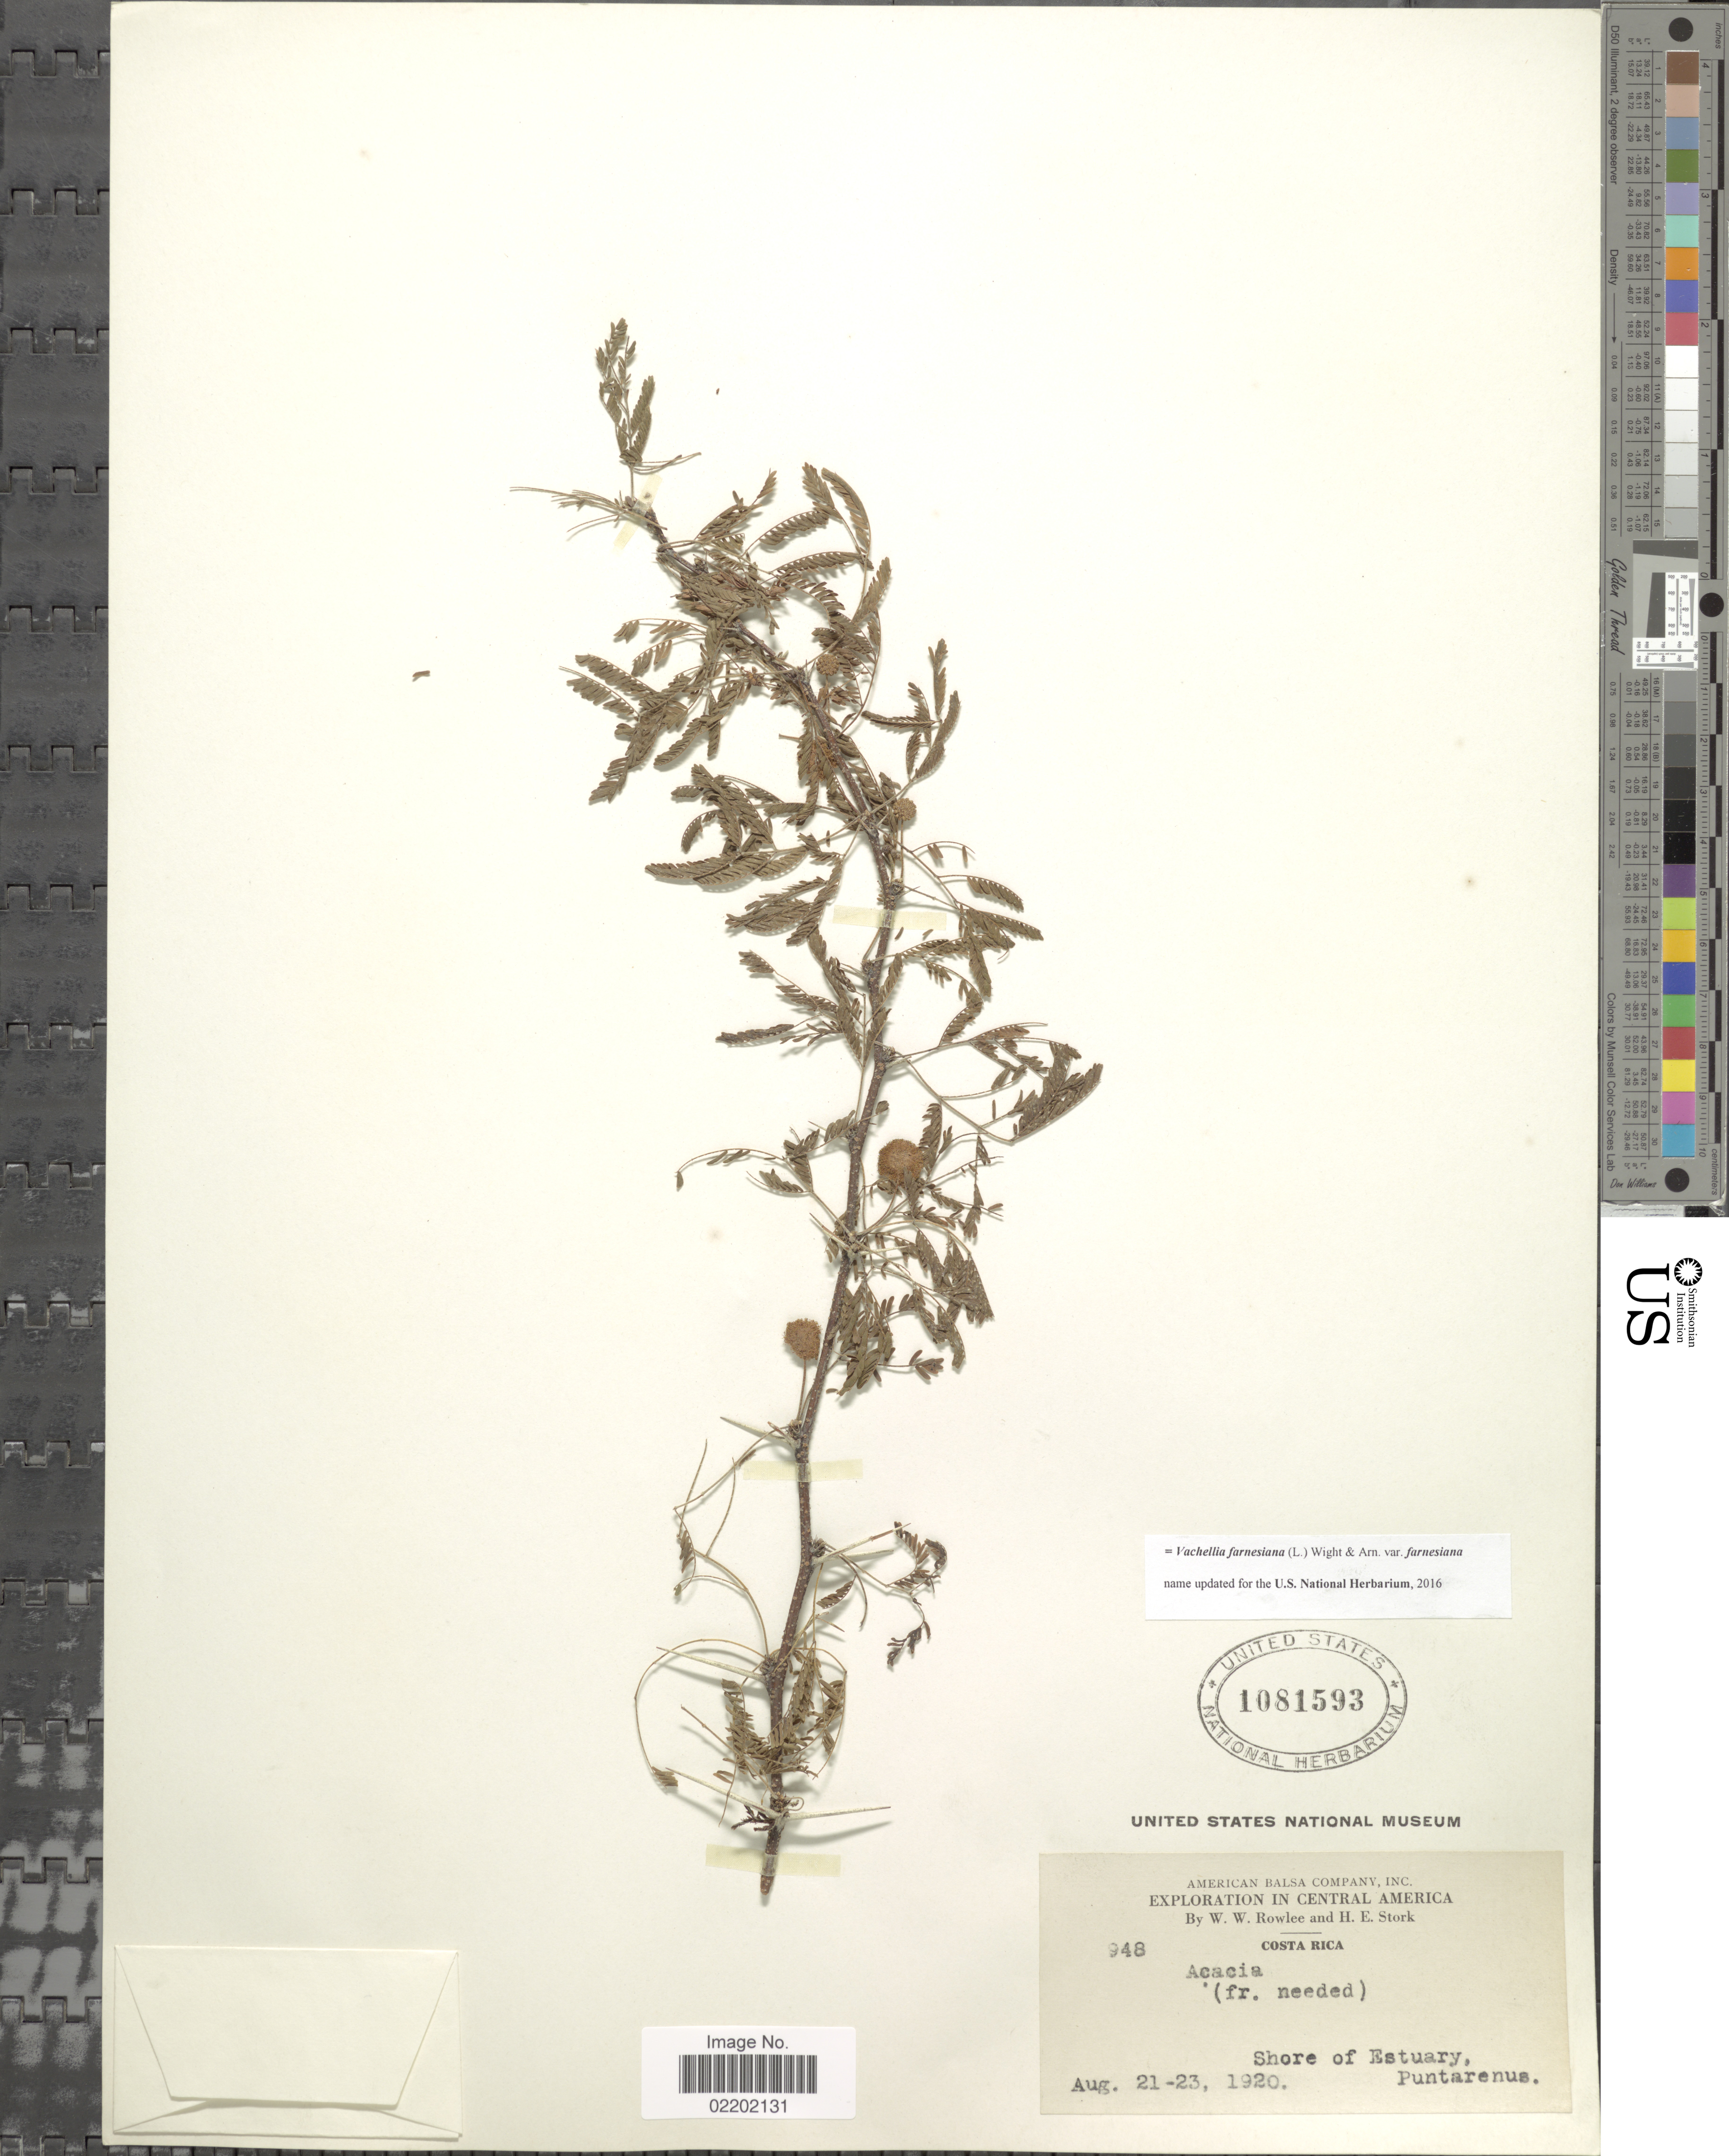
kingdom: Plantae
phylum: Tracheophyta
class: Magnoliopsida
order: Fabales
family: Fabaceae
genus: Vachellia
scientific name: Vachellia farnesiana var. farnesiana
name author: (L.) Wight & Arn.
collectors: W. W. Rowlee & H. E. Stork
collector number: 948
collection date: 1920-08-21/1920-08-23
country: Costa Rica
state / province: Puntarenas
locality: Shore of Estuary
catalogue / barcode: US 1081593